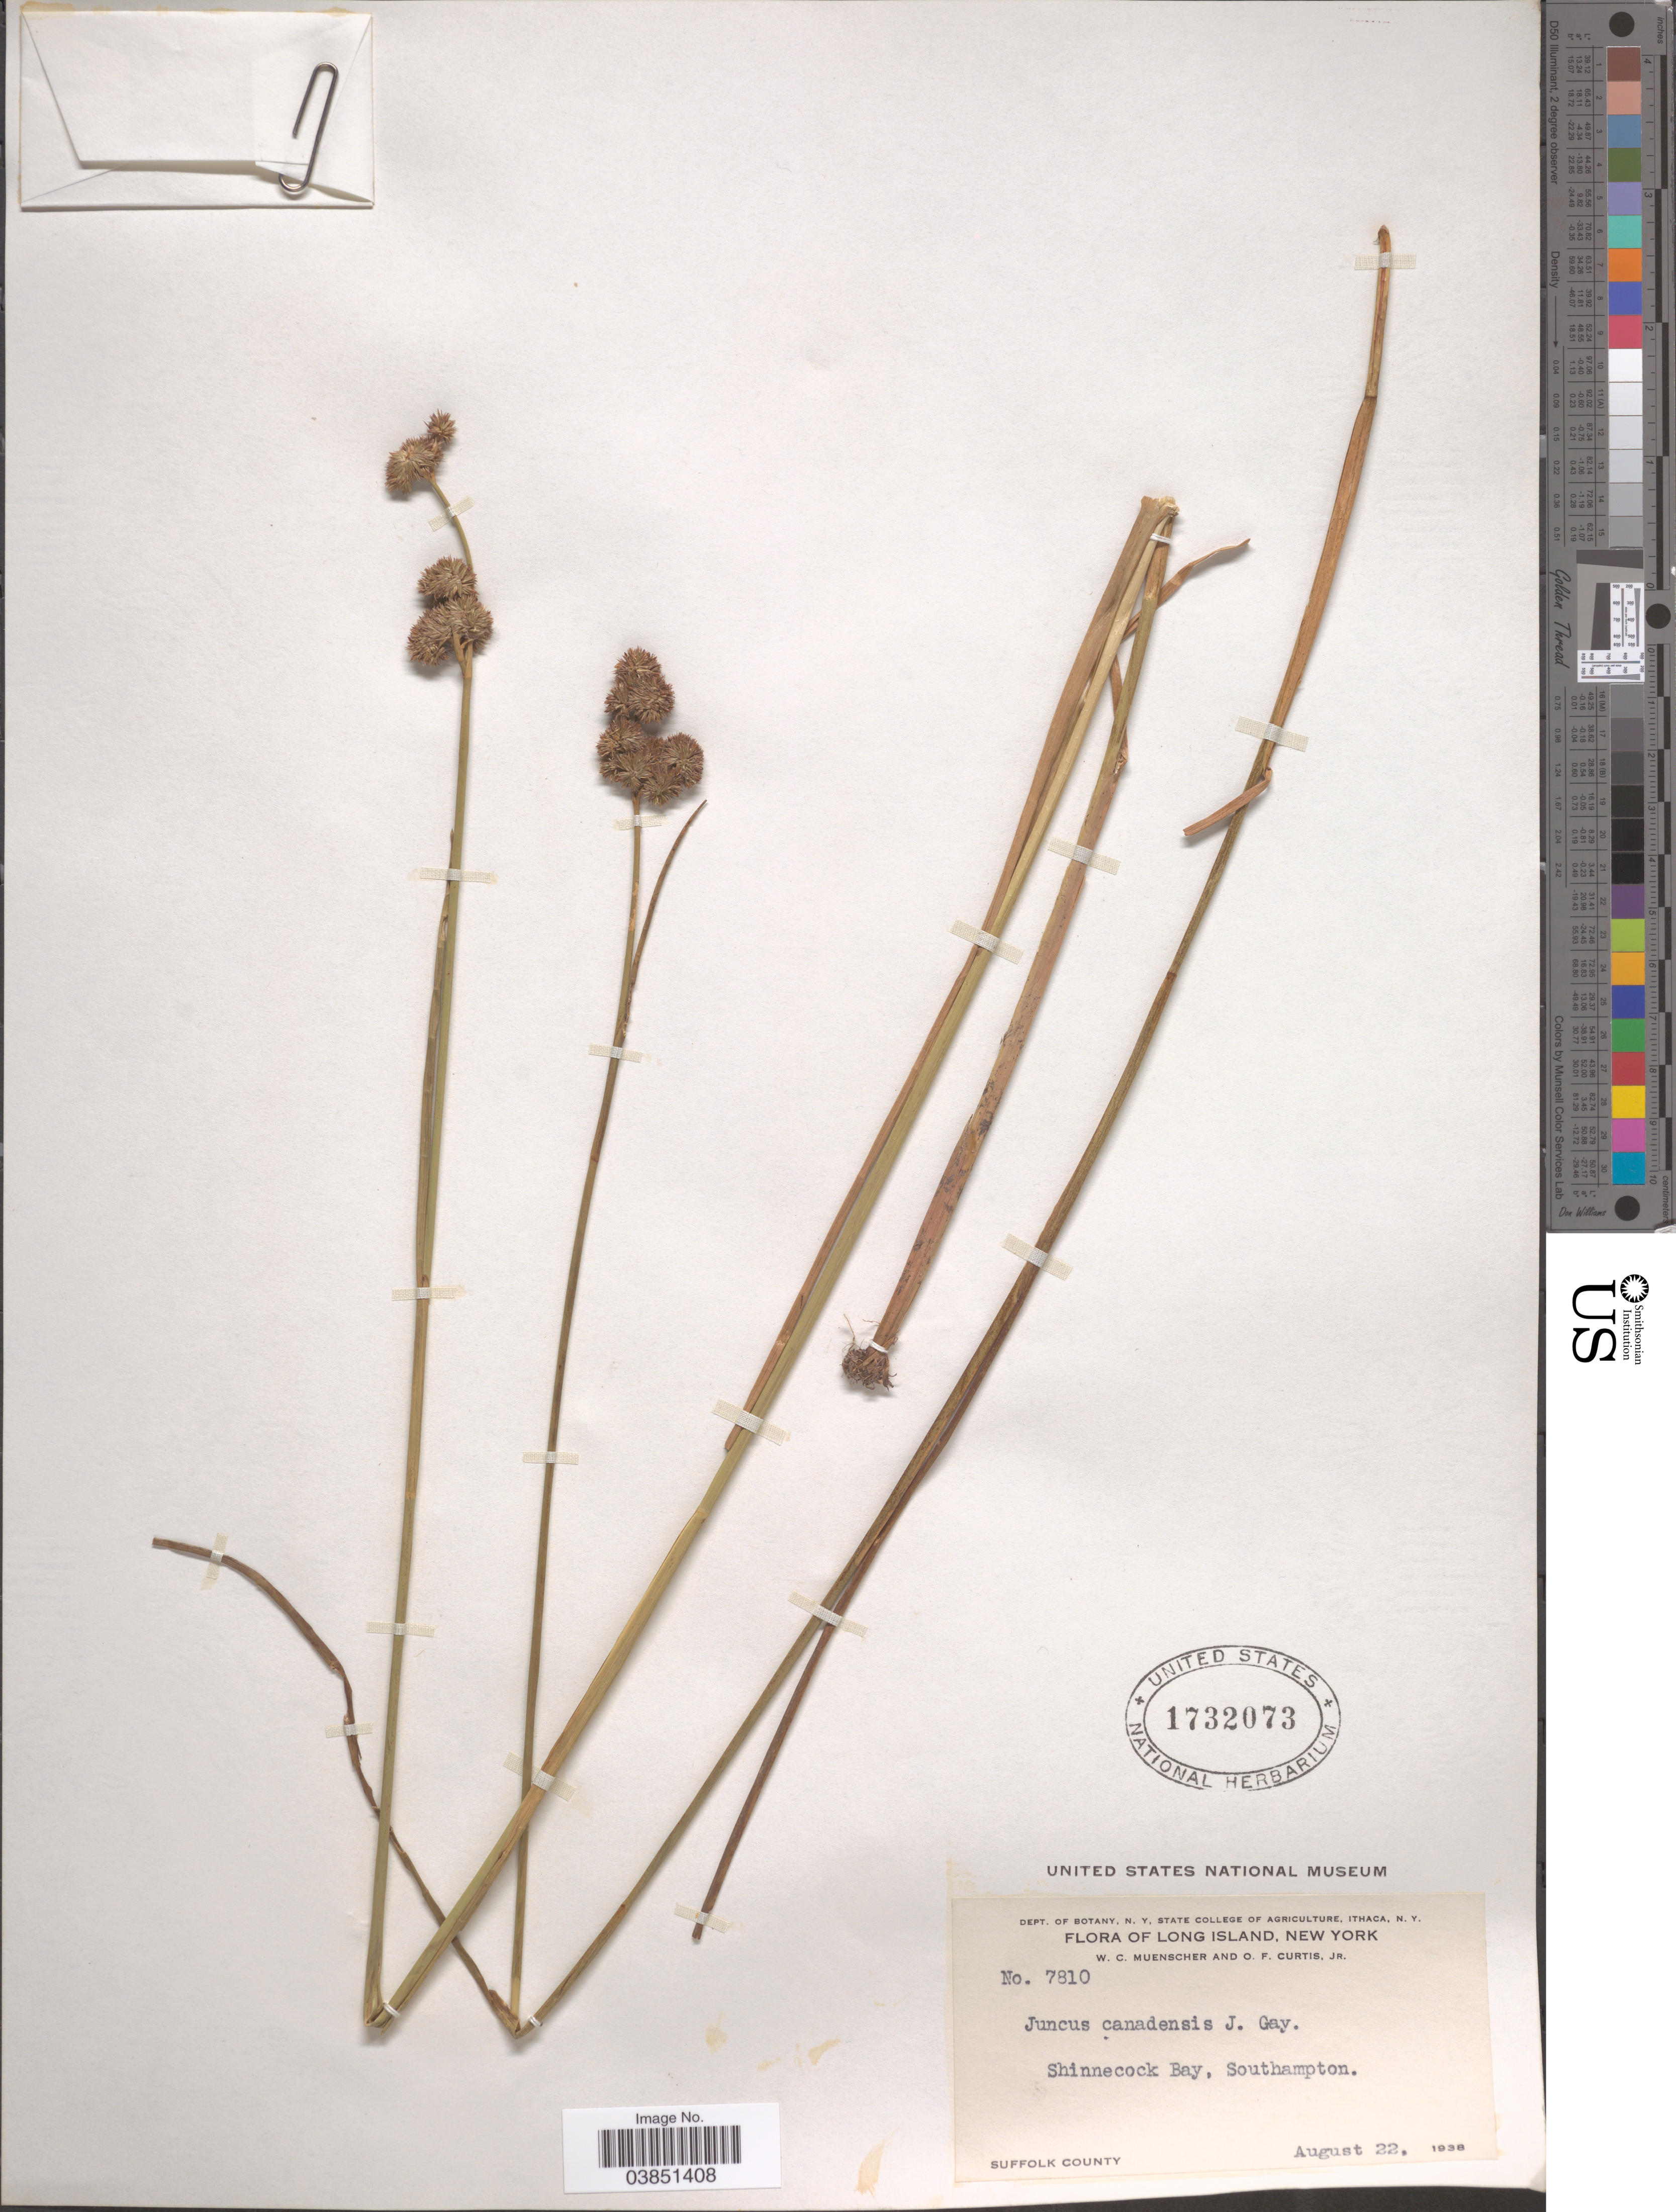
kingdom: Plantae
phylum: Tracheophyta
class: Liliopsida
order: Poales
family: Juncaceae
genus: Juncus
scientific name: Juncus canadensis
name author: J. Gay ex Laharpe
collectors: W. Muenscher & O. Curtis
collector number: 7810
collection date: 1938-08-22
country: United States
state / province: New York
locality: Long Island. Shinnecock Bay, Southampton. Suffolk County.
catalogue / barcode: US 1732073